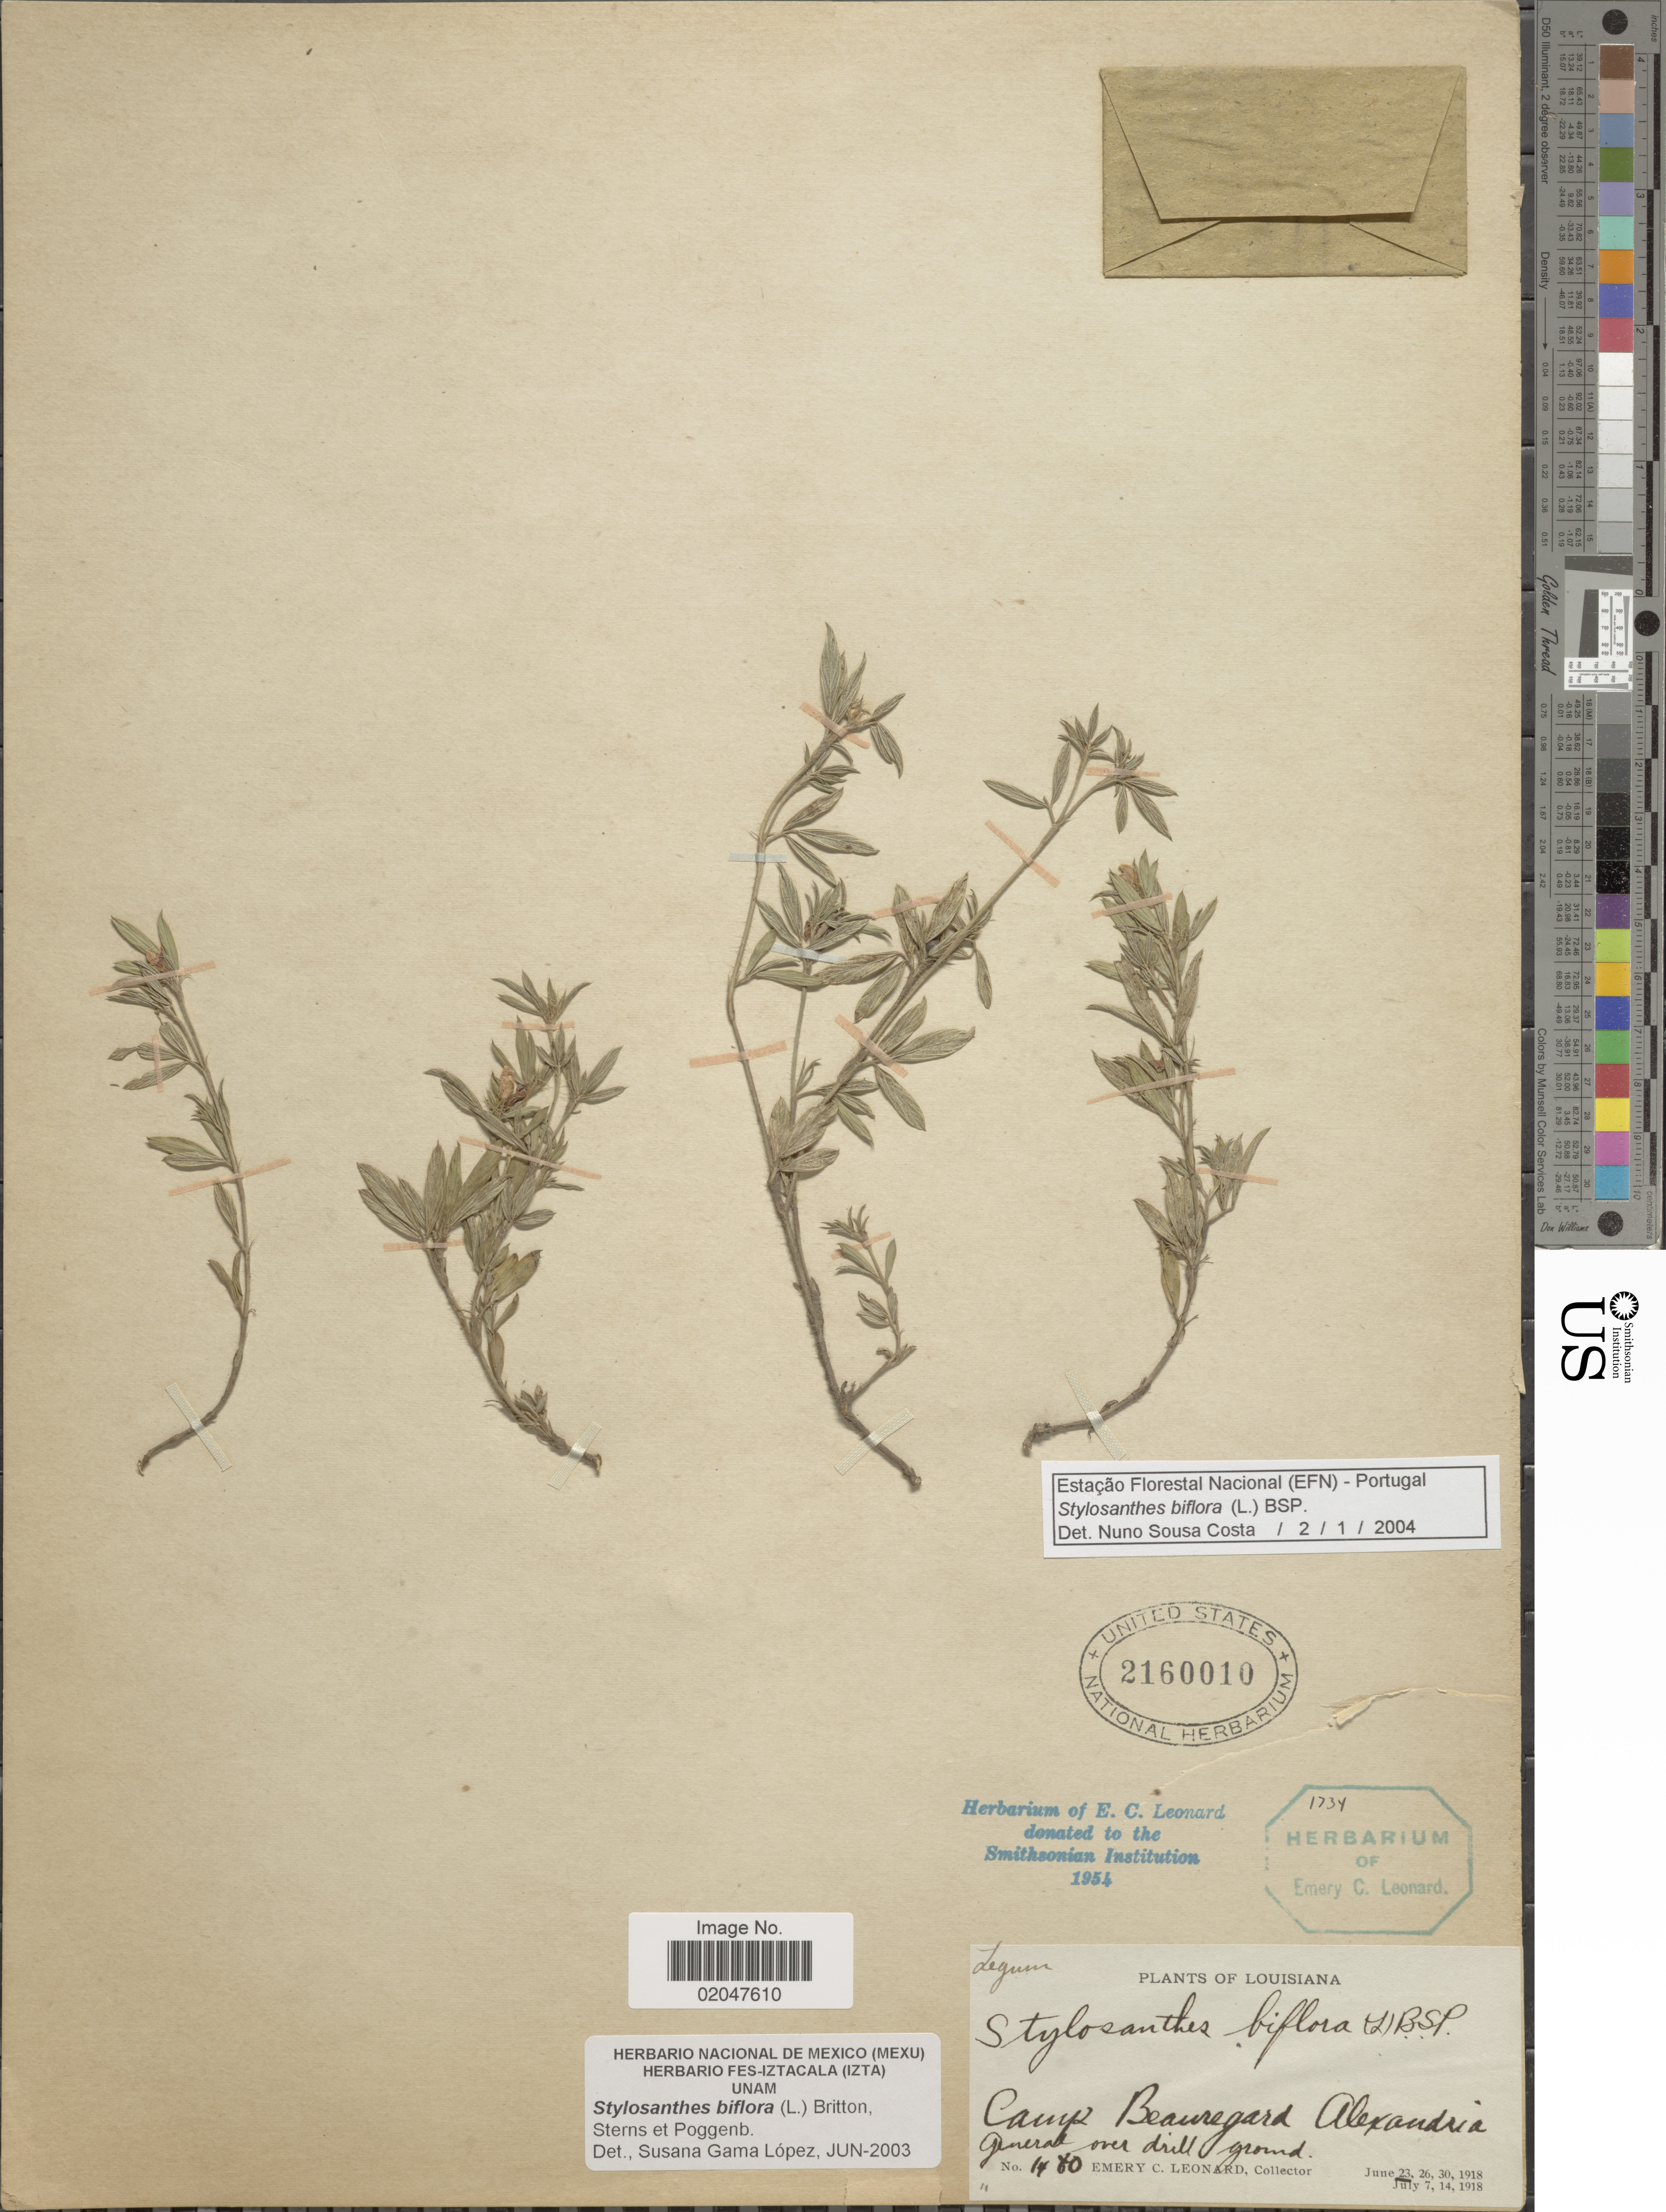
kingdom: Plantae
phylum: Tracheophyta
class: Magnoliopsida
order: Fabales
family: Fabaceae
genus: Stylosanthes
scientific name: Stylosanthes biflora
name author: (L.) Britton et al.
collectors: E. C. Leonard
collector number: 1480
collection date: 1918-06-23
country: United States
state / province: Louisiana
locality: Camp Beauregard Alexandria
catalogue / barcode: US 2160010